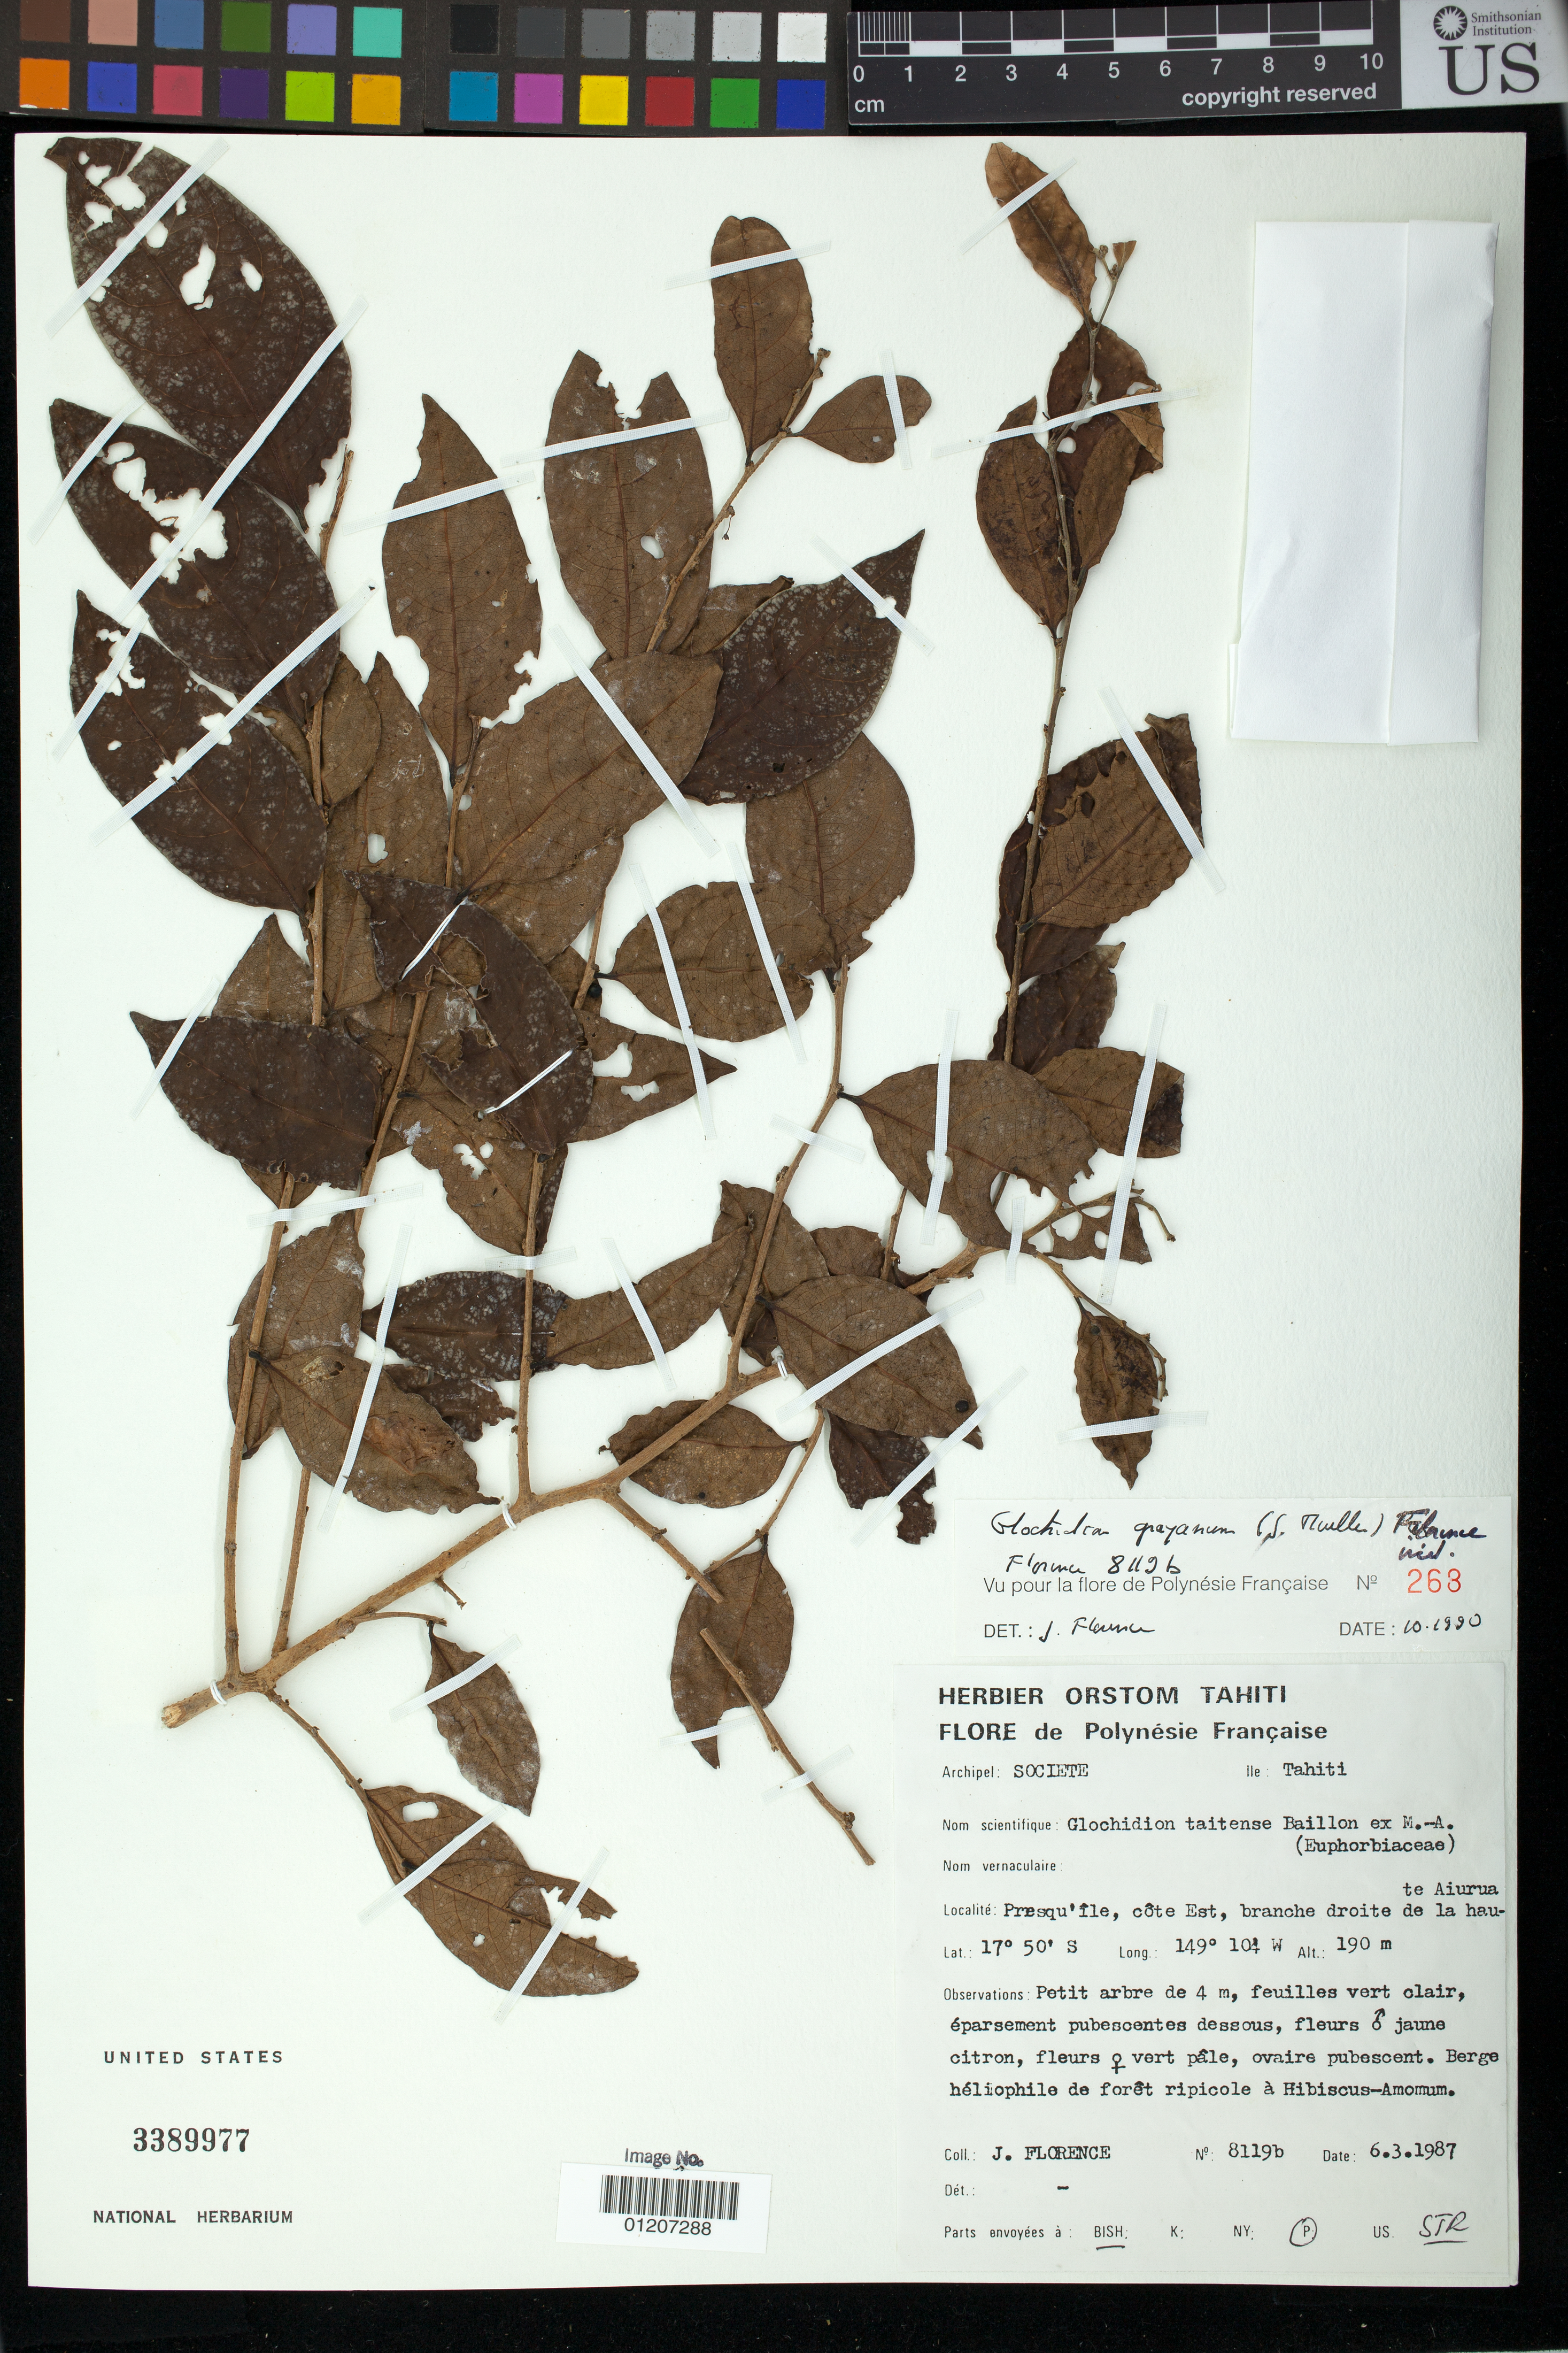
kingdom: Plantae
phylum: Tracheophyta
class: Magnoliopsida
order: Malpighiales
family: Phyllanthaceae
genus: Phyllanthus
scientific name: Phyllanthus grayanus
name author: Müll. Arg.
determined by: Wagner, W. L., (BOT), Smithsonian Institution - National Museum of Natural History (UNITED STATES)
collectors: J. Florence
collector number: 8119b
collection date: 1987-03-06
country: French Polynesia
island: Tahiti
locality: Presqu'fle, còte est, branche droite de la haute Aiurua.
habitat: Berge hèliophile de forèt ripicole.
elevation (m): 190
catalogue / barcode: US 3389977